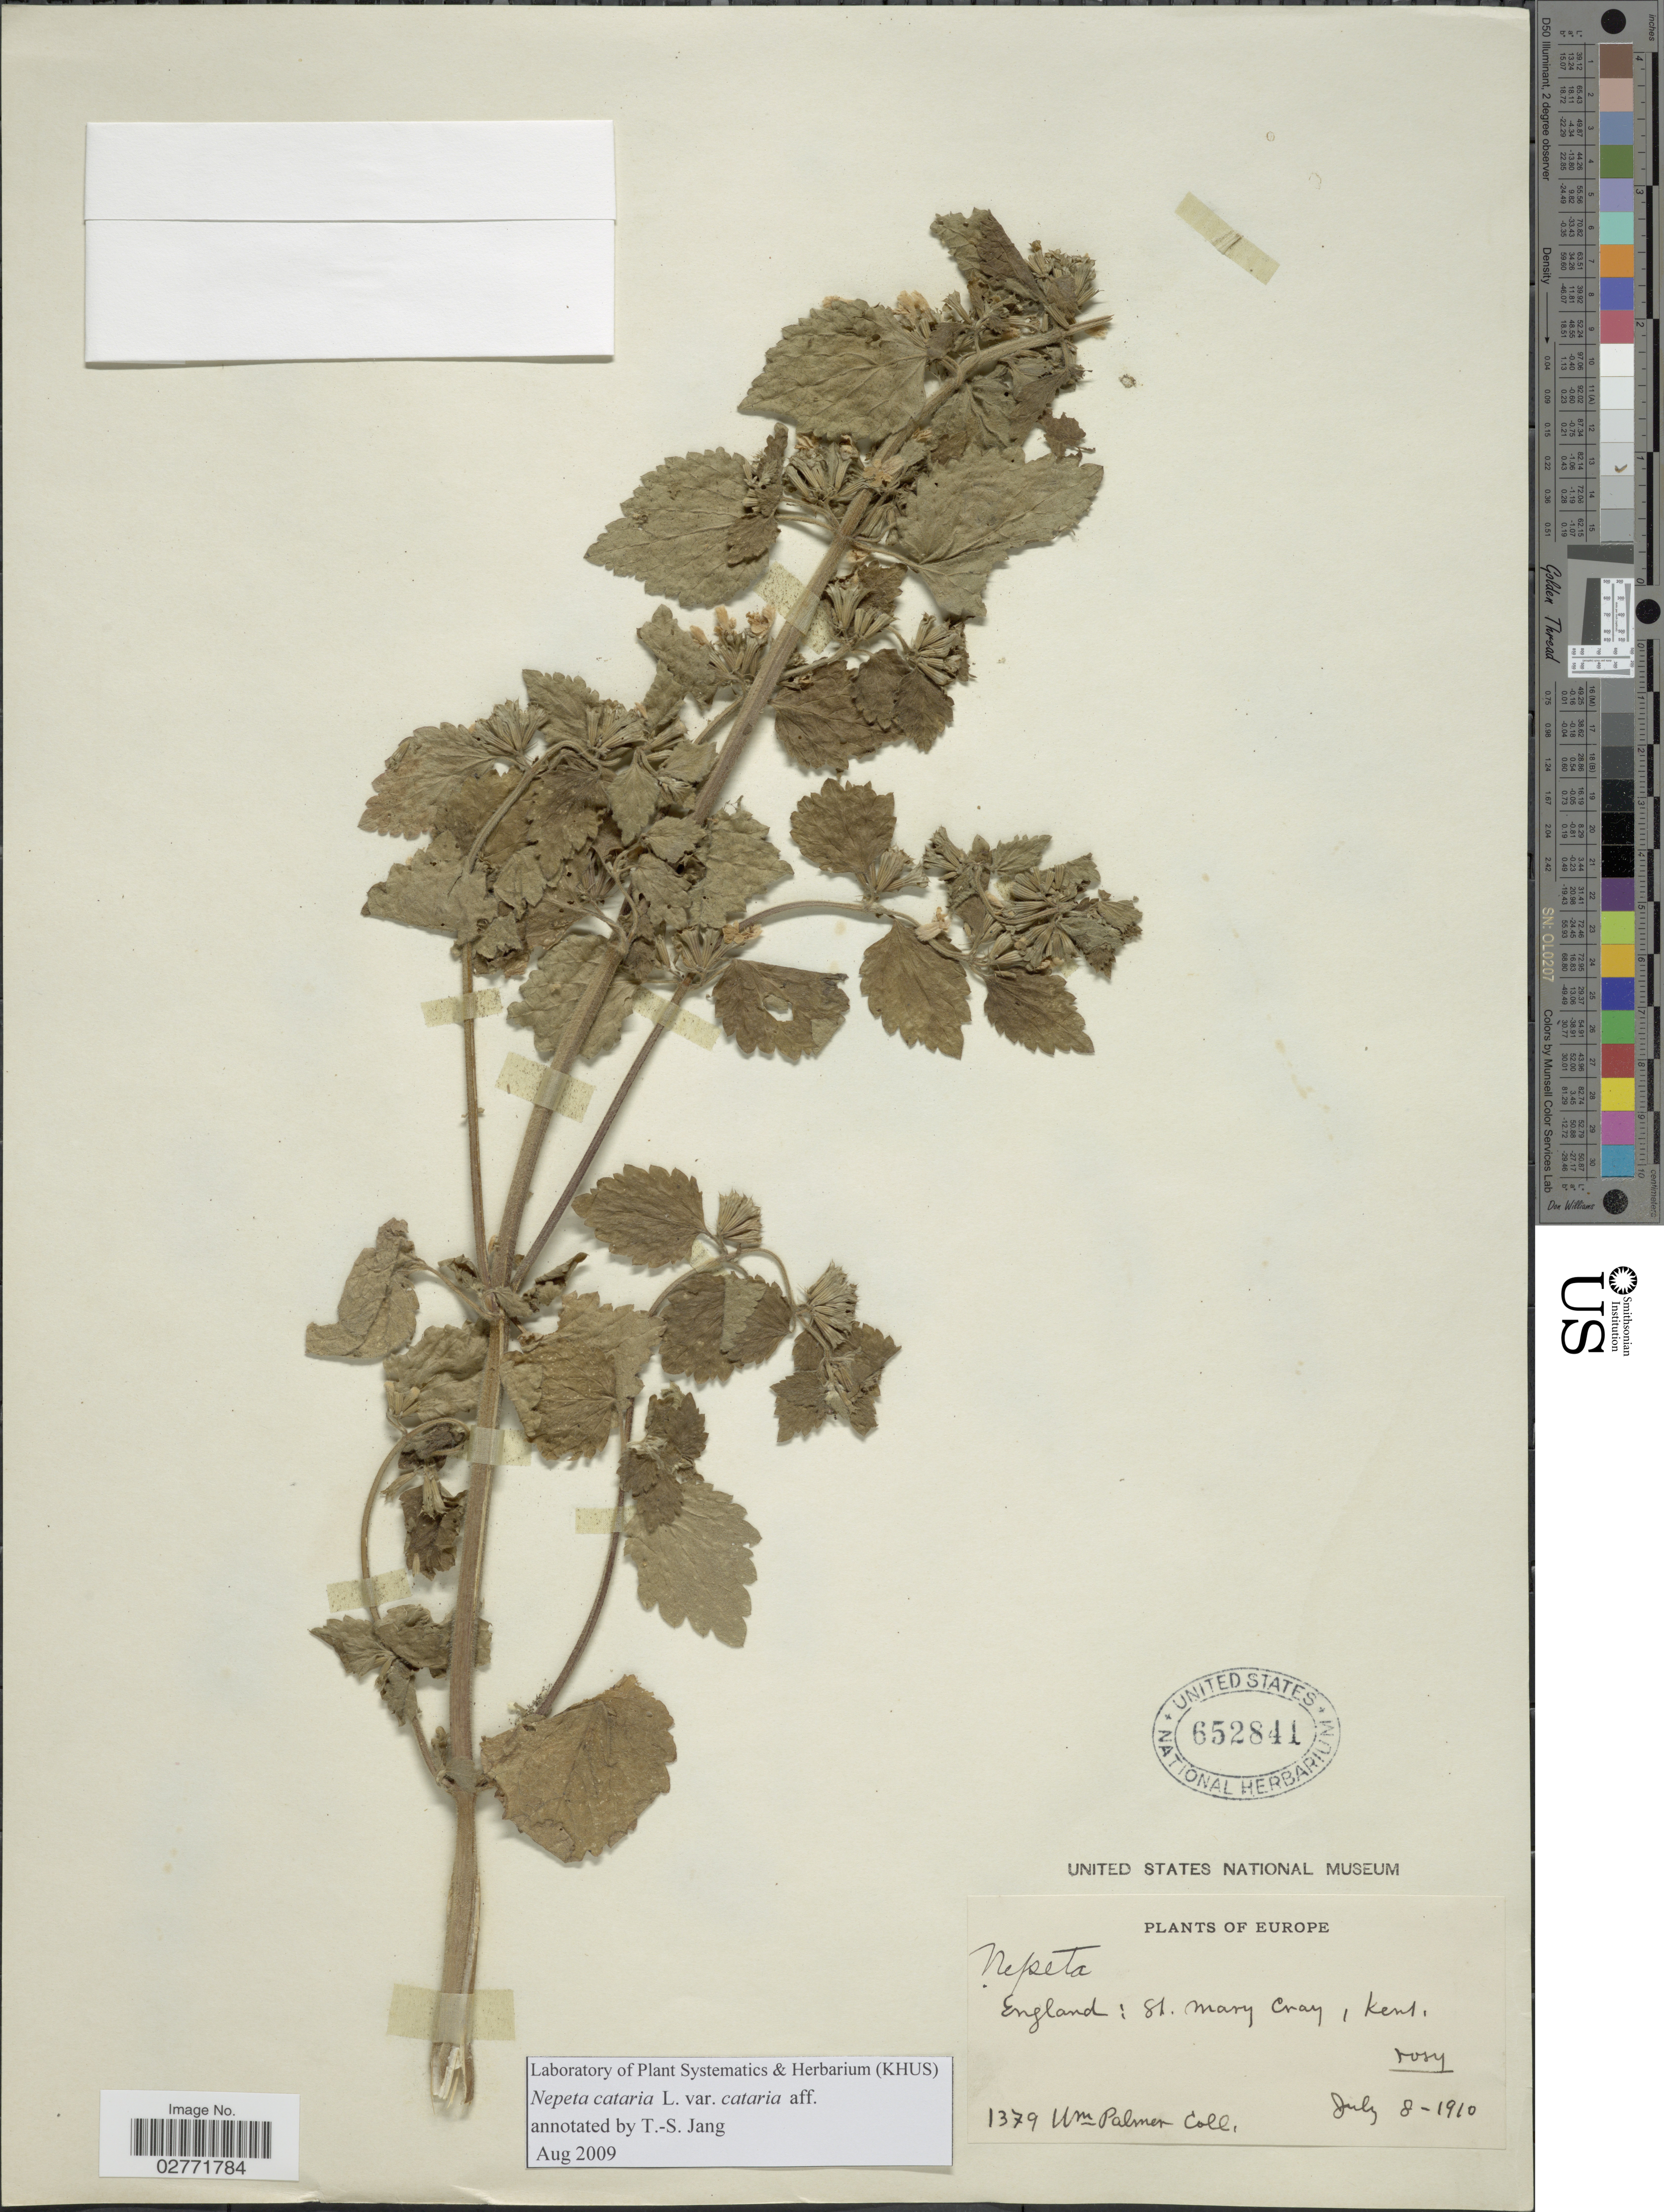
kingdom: Plantae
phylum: Tracheophyta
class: Magnoliopsida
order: Lamiales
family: Lamiaceae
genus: Nepeta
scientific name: Nepeta cataria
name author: L.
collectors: W. Palmer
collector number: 1379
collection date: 1910-07-08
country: United Kingdom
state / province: England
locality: St. Mary Cray, Kent.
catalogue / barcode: US 652841